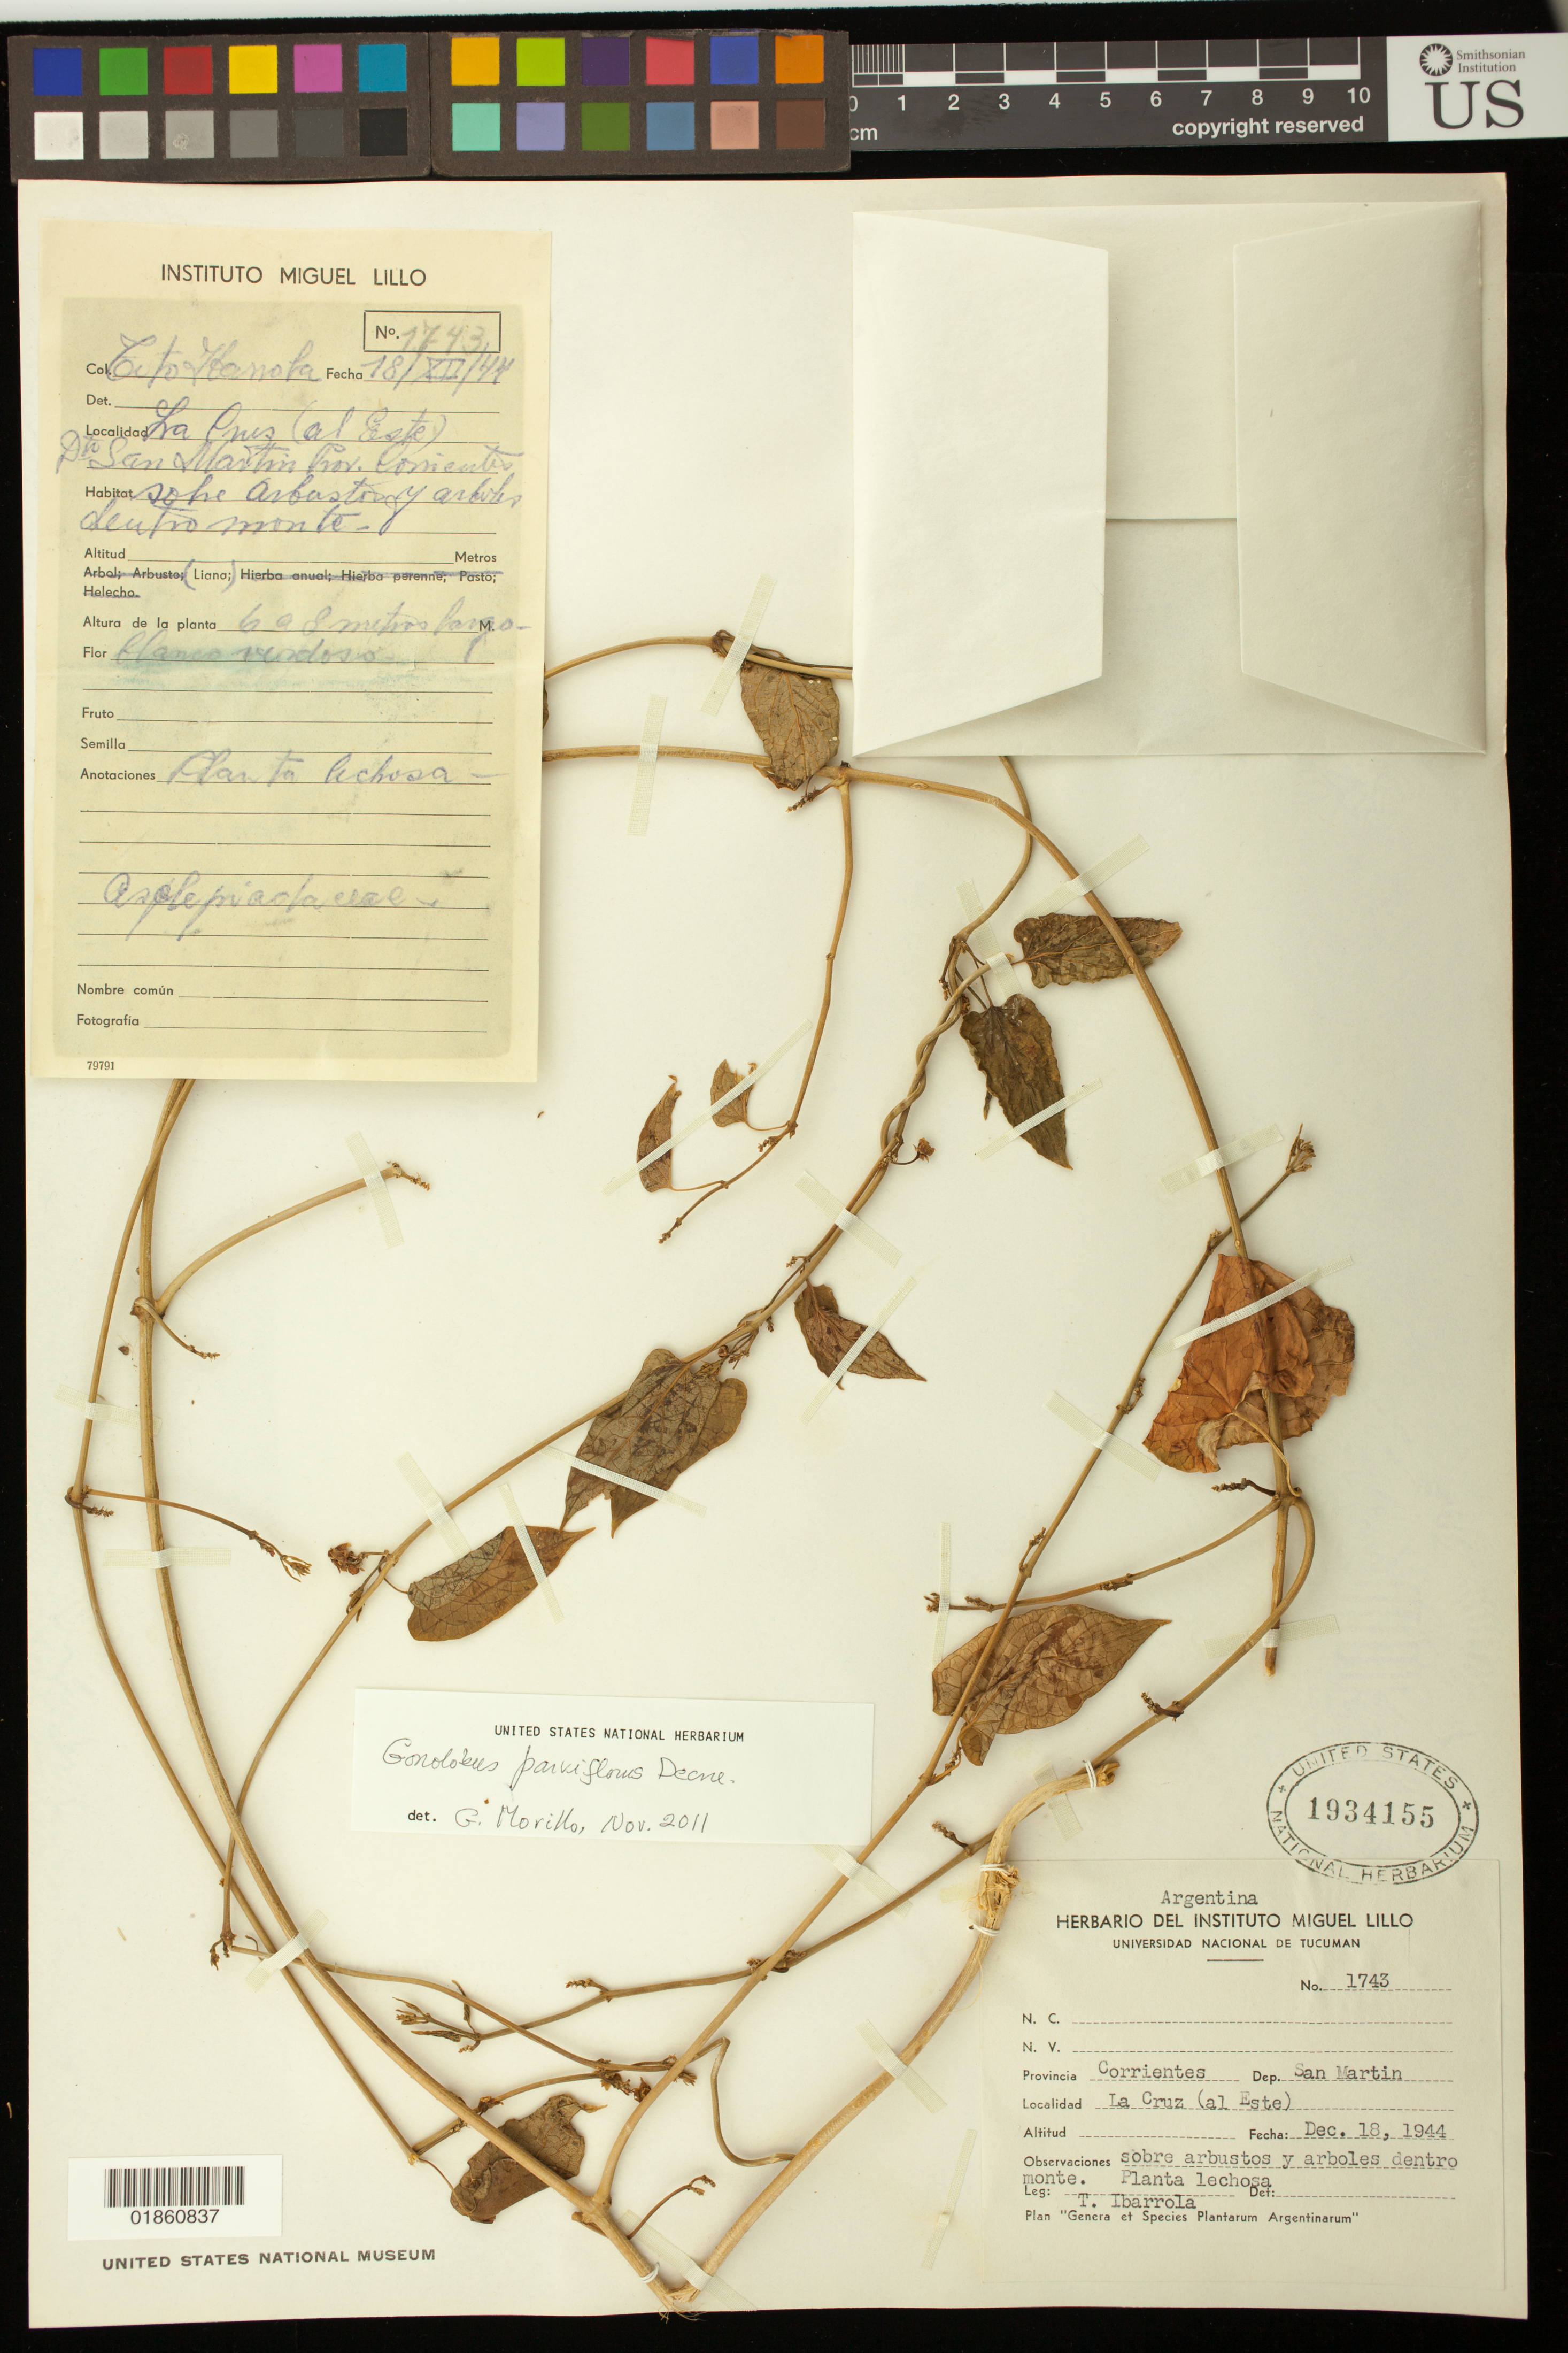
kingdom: Plantae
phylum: Tracheophyta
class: Magnoliopsida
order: Gentianales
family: Apocynaceae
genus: Gonolobus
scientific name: Gonolobus parviflorus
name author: Decne.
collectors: T. Ibarrola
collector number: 1743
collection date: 1944-12-18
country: Argentina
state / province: Corrientes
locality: San Martin, , La Cruz (al Este)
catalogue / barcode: US 1934155